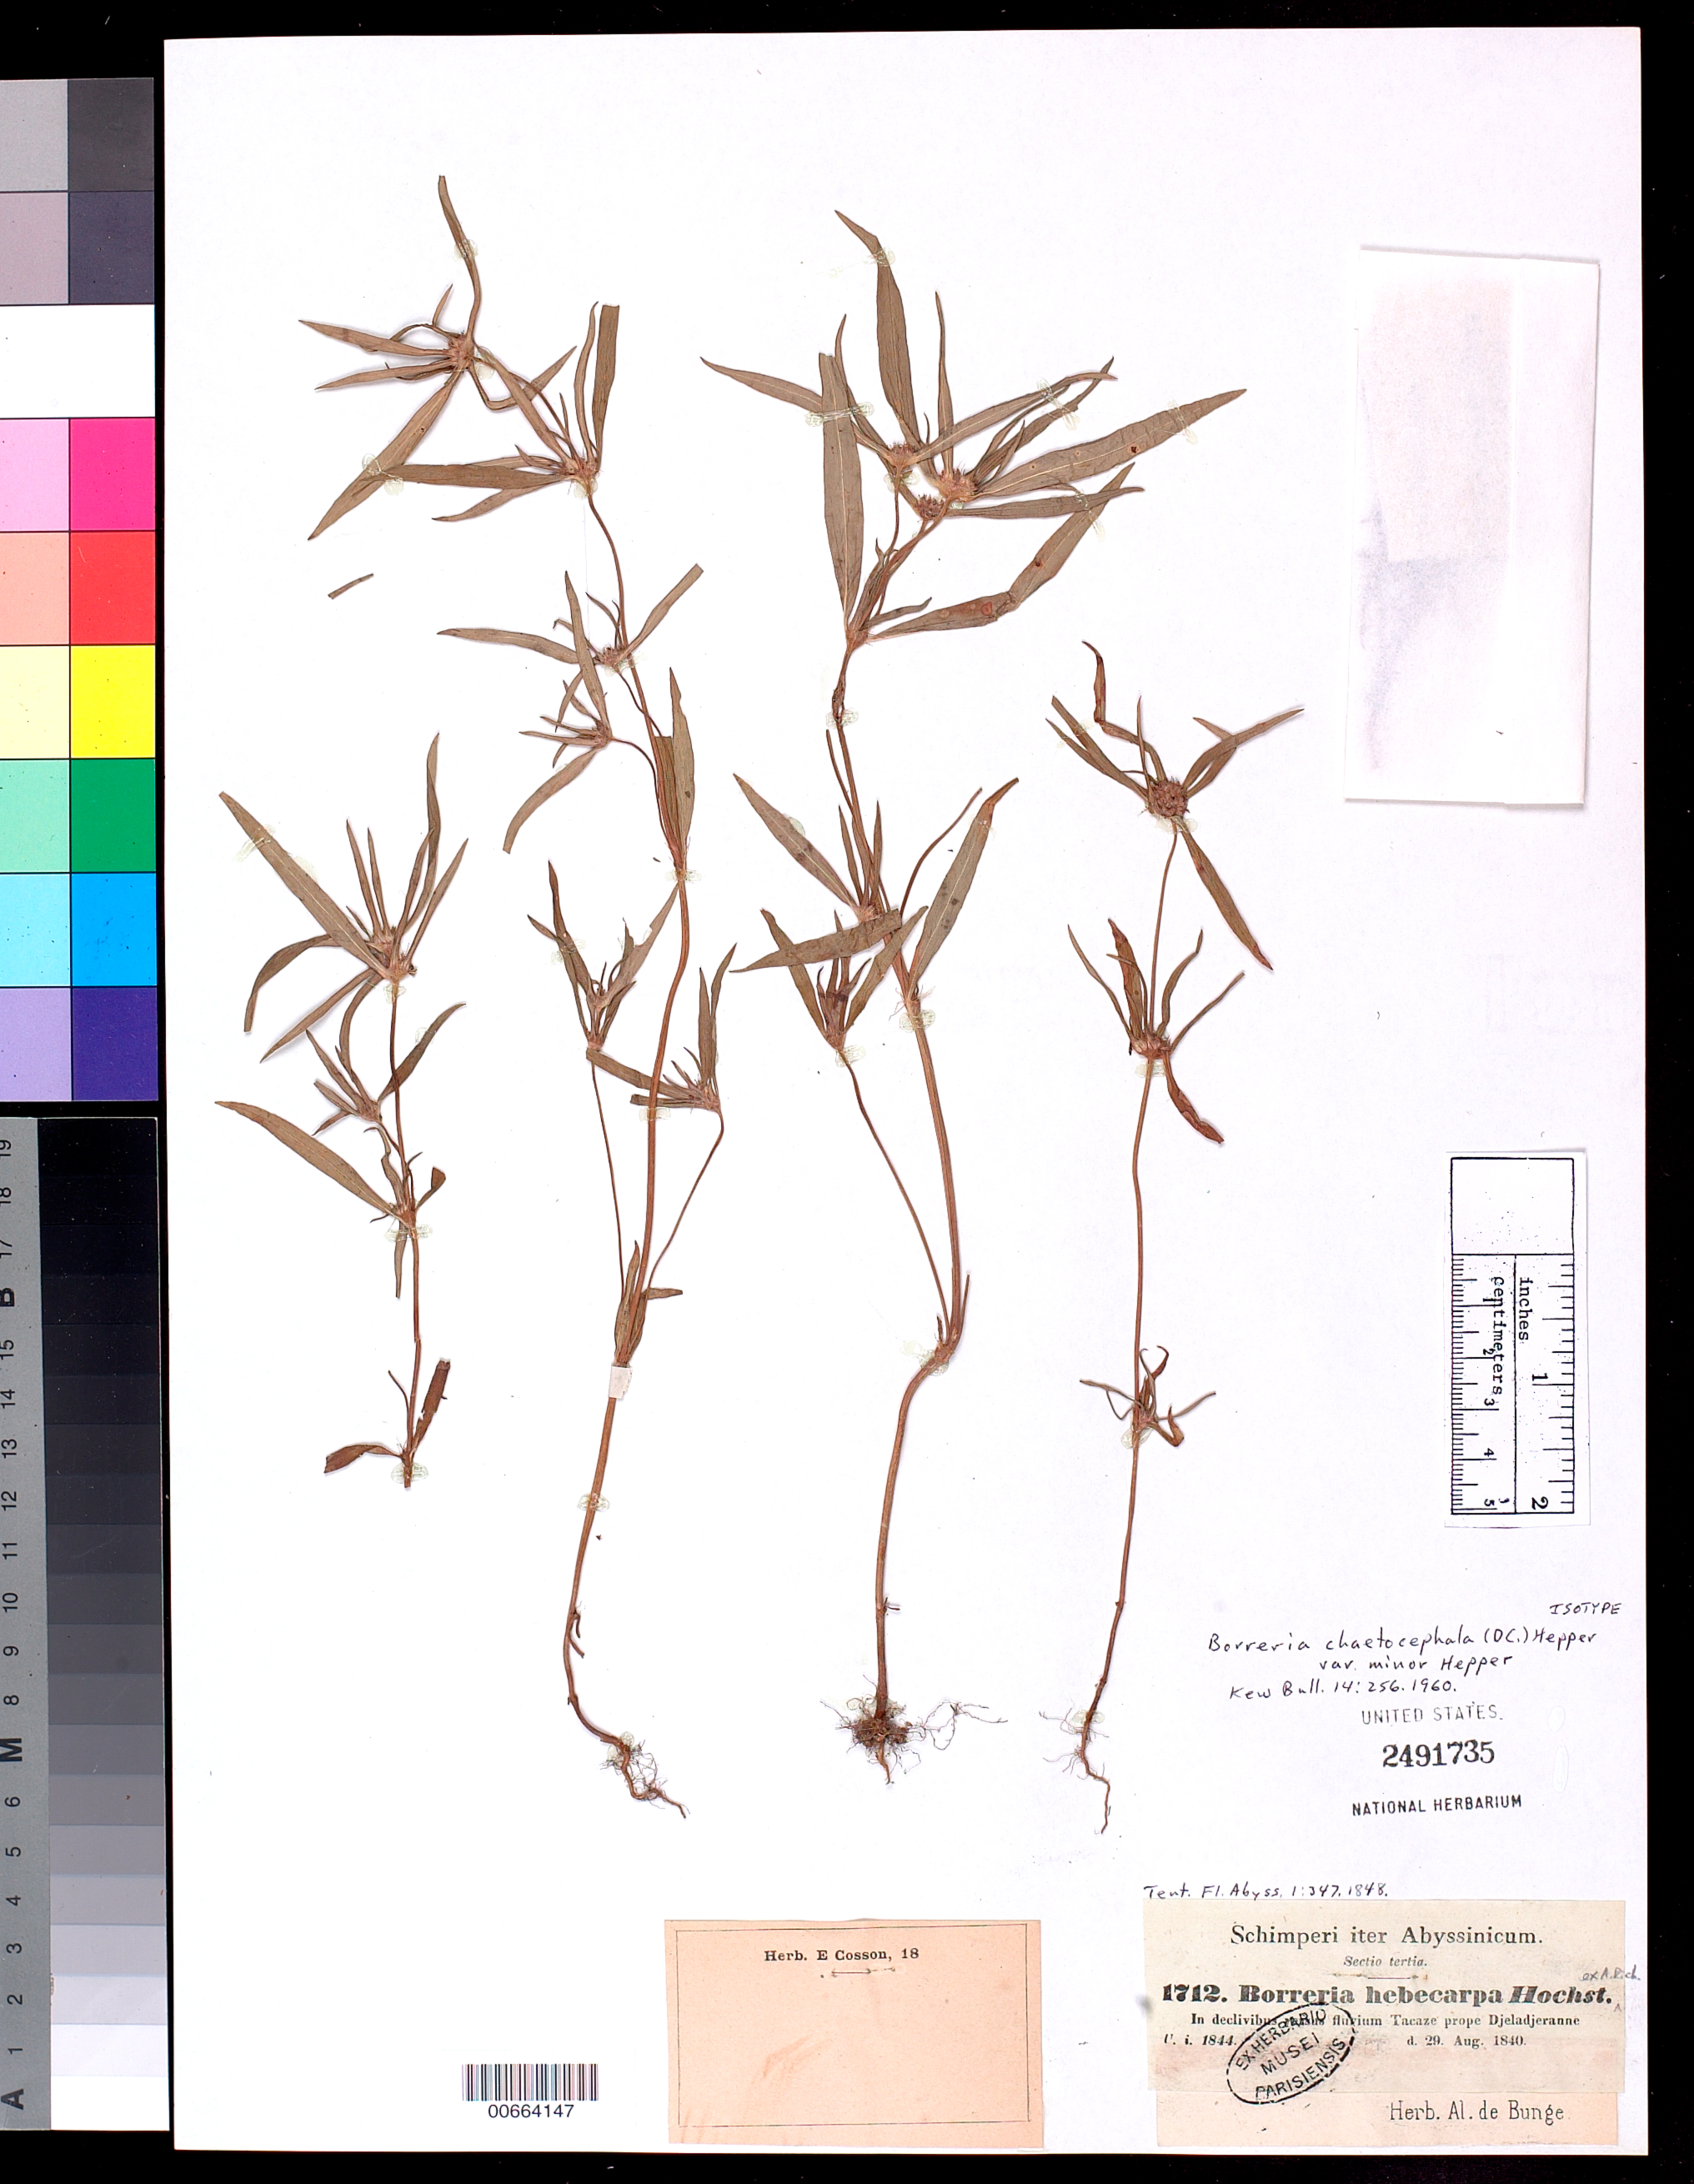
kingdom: Plantae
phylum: Tracheophyta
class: Magnoliopsida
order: Gentianales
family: Rubiaceae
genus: Borreria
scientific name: Borreria chaetocephala var. minor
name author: Hepper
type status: Isotype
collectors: G. W. Schimper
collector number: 1712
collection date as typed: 29 Aug 1840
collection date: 1840-08-29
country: Ethiopia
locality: Tacaze near Djeladjeranne.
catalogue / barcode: US 2491735